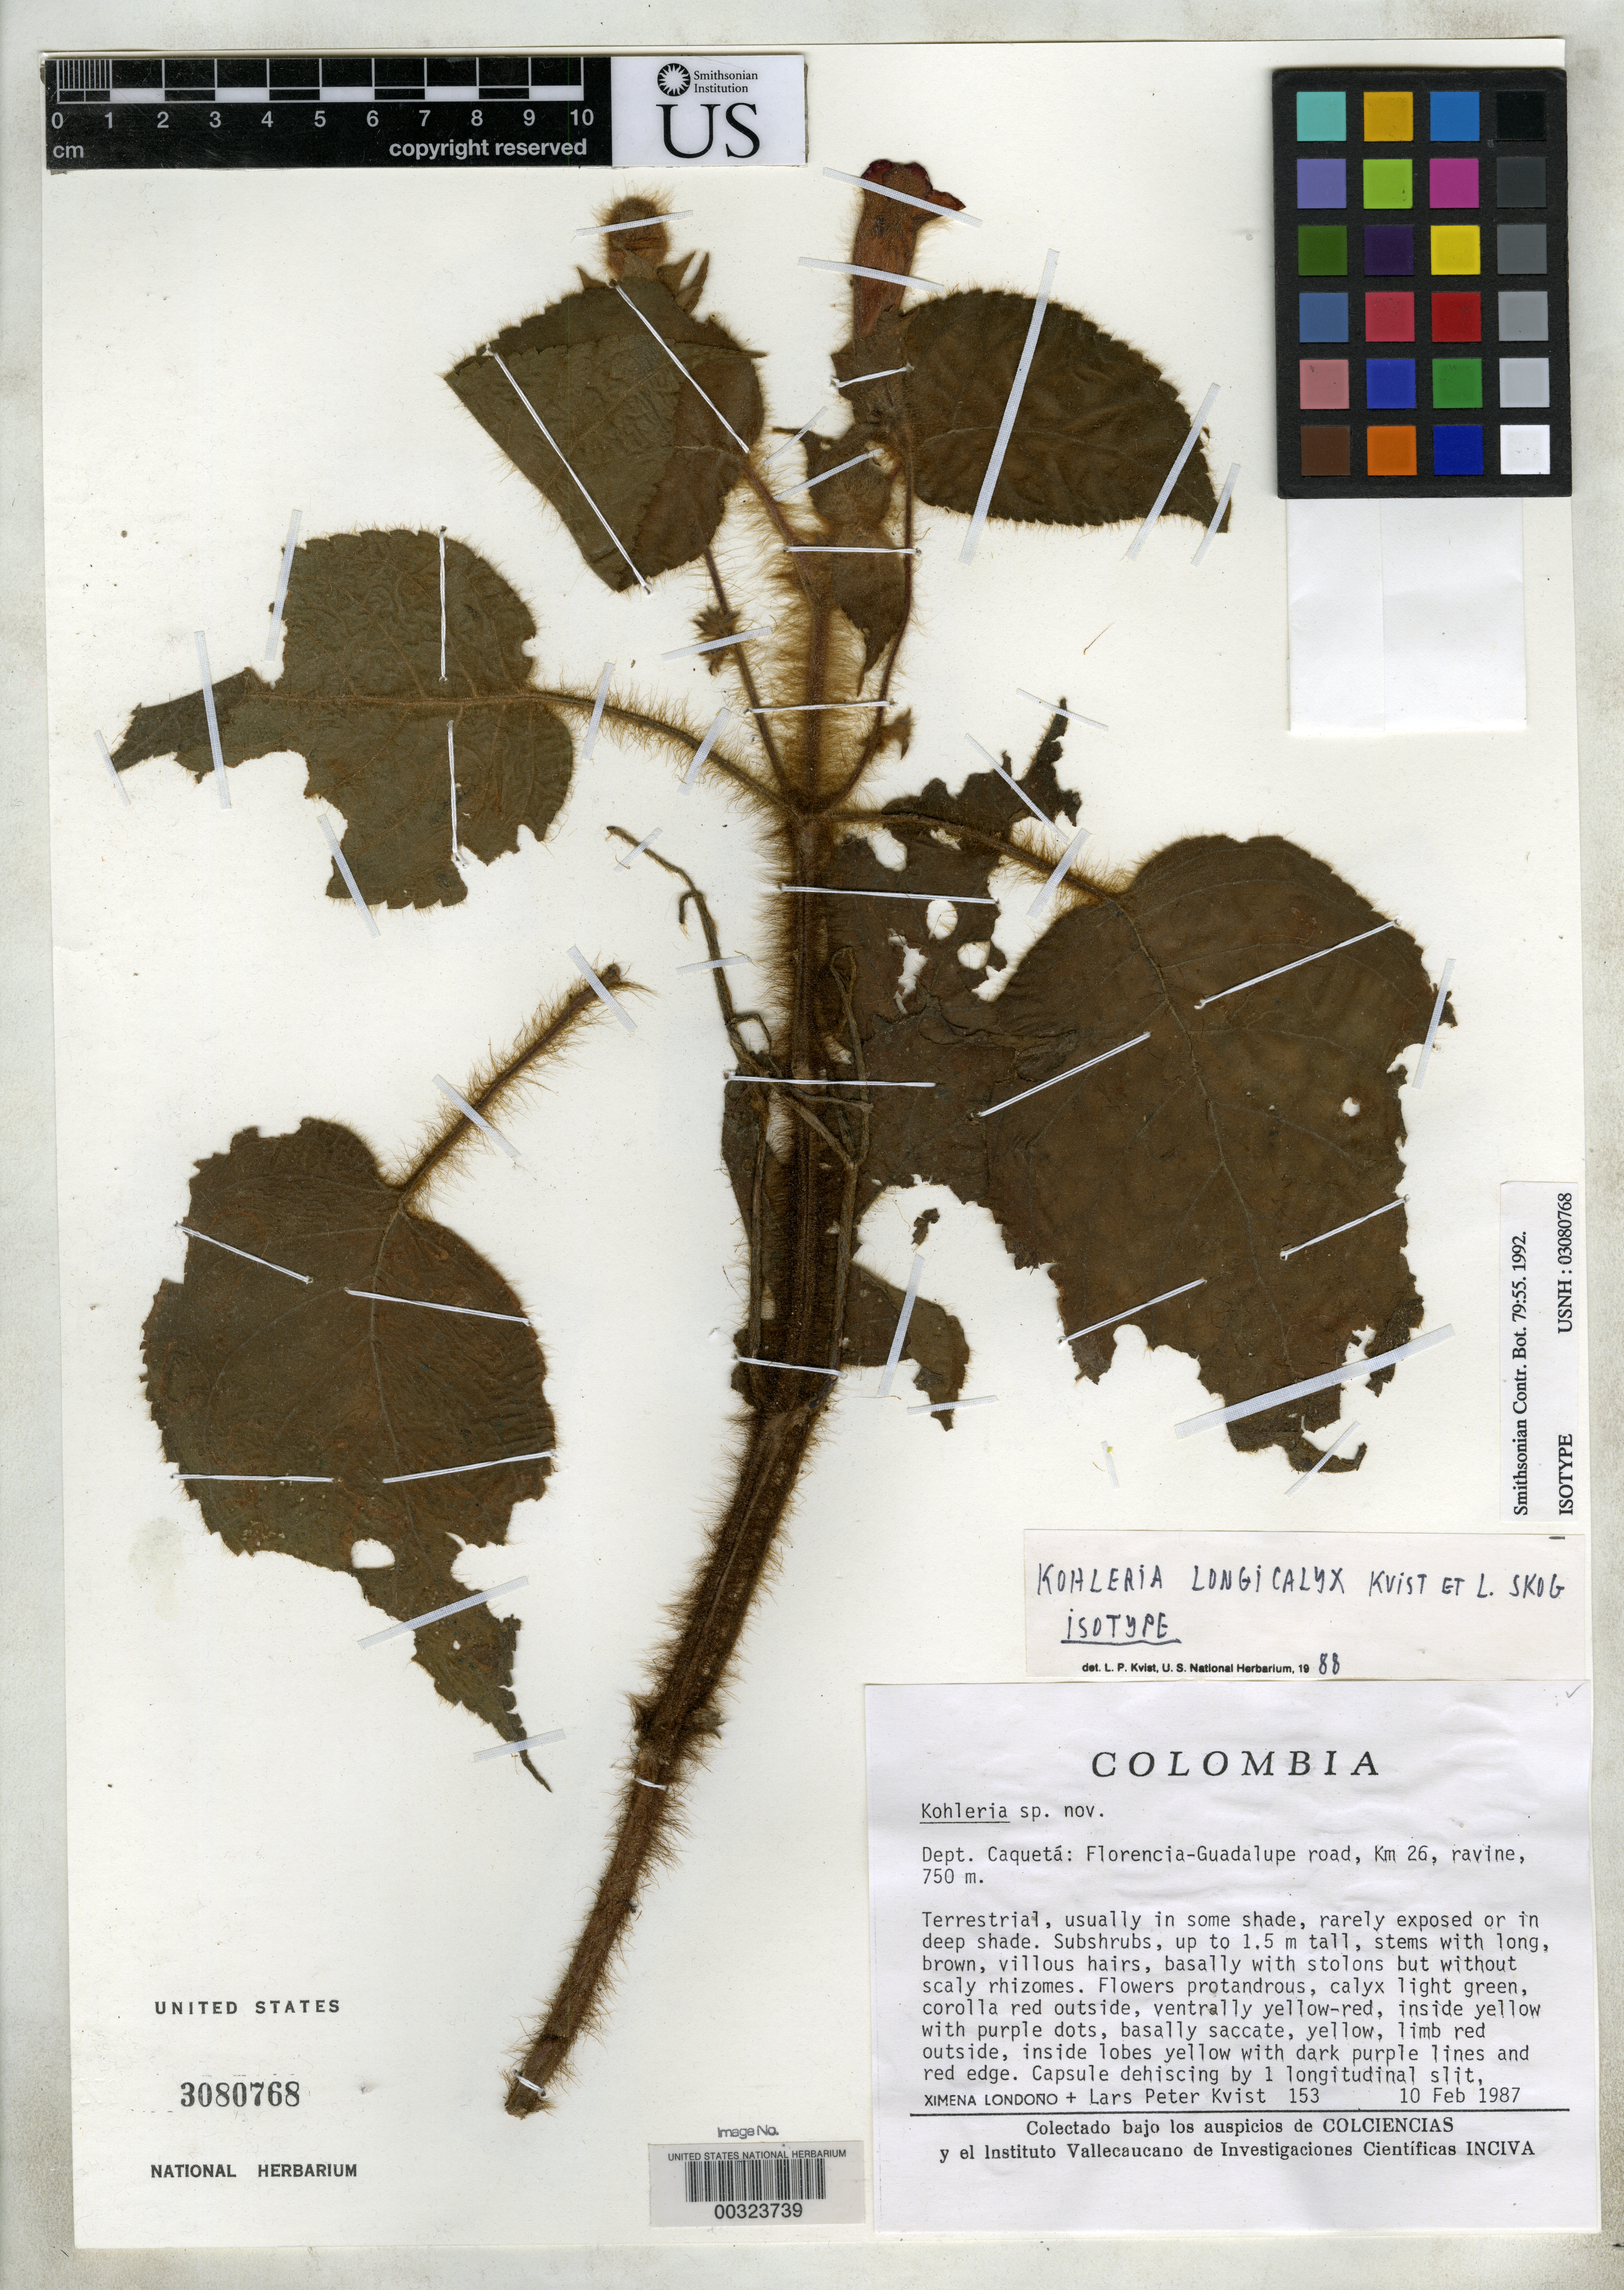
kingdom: Plantae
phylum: Tracheophyta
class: Magnoliopsida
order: Lamiales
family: Gesneriaceae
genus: Kohleria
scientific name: Kohleria longicalyx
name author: L.P. Kvist & L.E. Skog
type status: Isotype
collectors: X. Londoño & L. P. Kvist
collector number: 153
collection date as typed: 10 Feb 1987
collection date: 1987-02-10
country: Colombia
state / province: Caquetá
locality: Florencia-Guadalupe road, km 26.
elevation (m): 750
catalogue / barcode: US 3080768